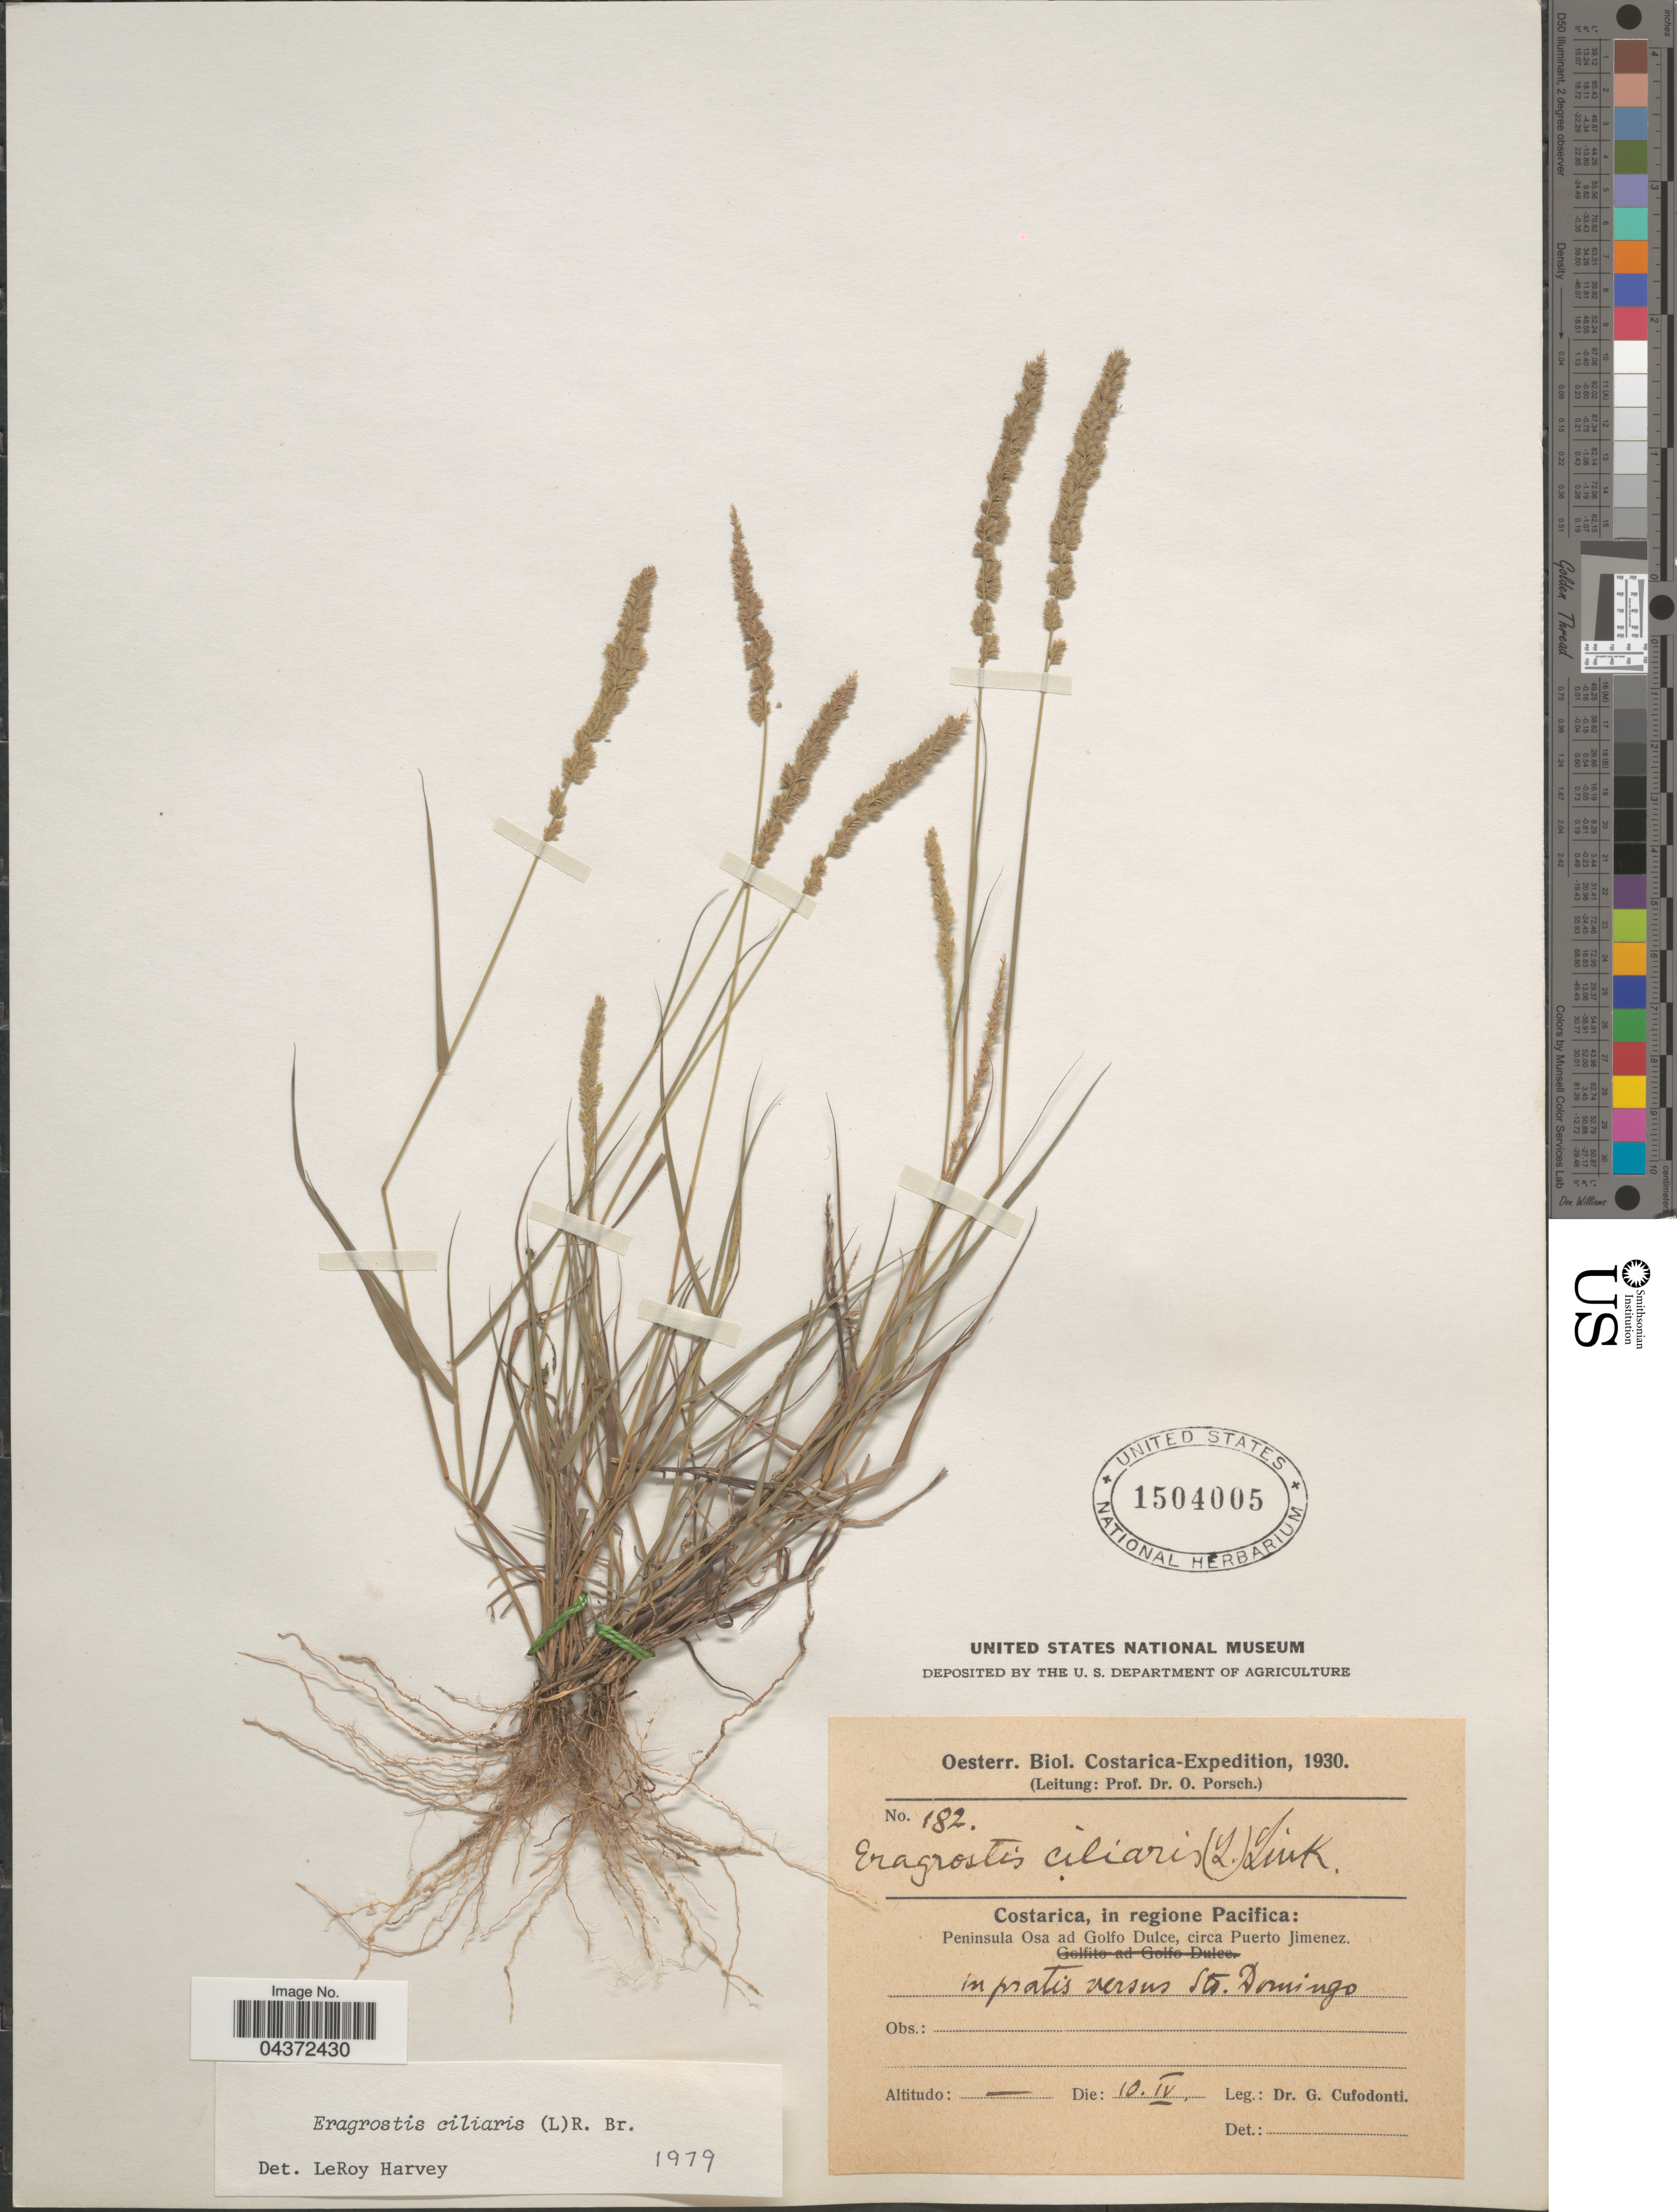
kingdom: Plantae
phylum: Tracheophyta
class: Liliopsida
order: Poales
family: Poaceae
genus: Eragrostis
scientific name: Eragrostis ciliaris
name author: (L.) R. Br.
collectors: G. Cufodontis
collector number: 182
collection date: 1930-04-10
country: Costa Rica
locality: Oesterr. Biol. Costarica-Expedition, 1930. Costarica, in regione Pacifica: Peninsula Osa ad Golfo Dulce, circa Puerto Jimenez. In pratis versus Sto. Domingo.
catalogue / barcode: US 1504005